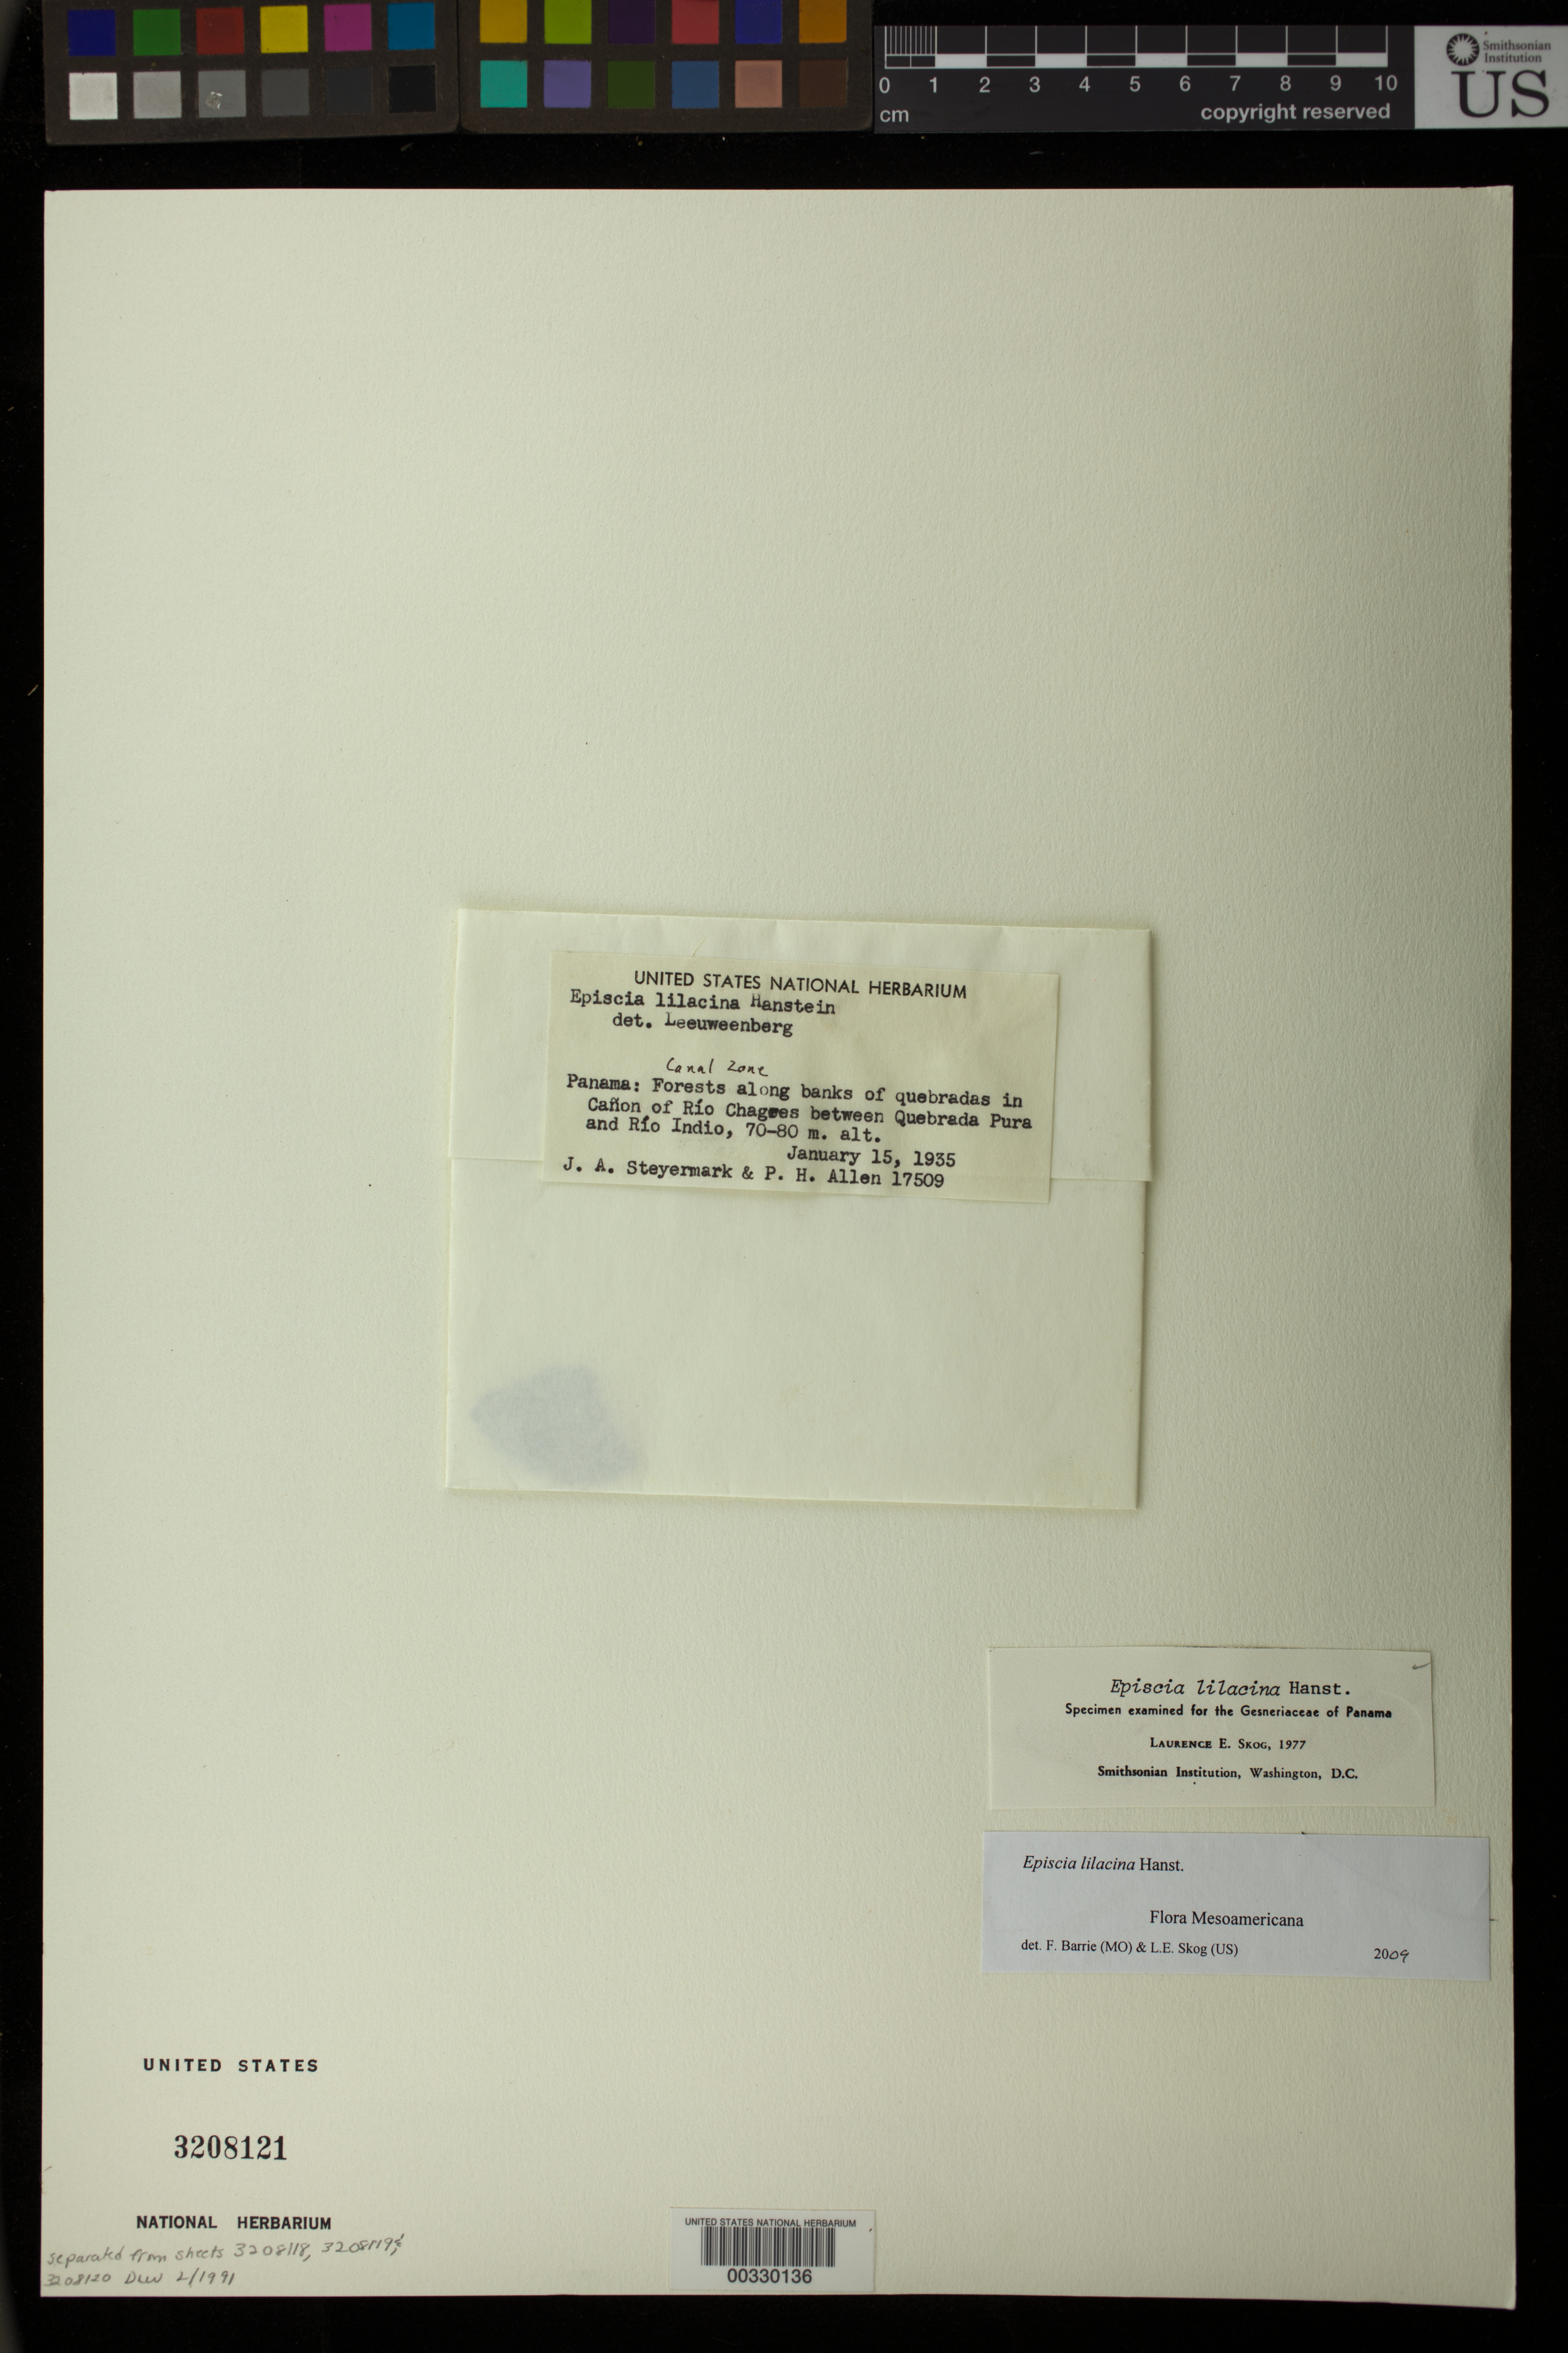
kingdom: Plantae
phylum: Tracheophyta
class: Magnoliopsida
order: Lamiales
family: Gesneriaceae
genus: Episcia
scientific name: Episcia lilacina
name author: Hanst.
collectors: J. Steyermark & P. H. Allen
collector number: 17509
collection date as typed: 15 Jan 1935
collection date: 1935-01-15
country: Panama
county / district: Canal Zone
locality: Canon of Rio Chagres between Quebrada Pura and Rio Indio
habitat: Forests along banks of quebradas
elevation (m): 70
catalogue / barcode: US 3208121